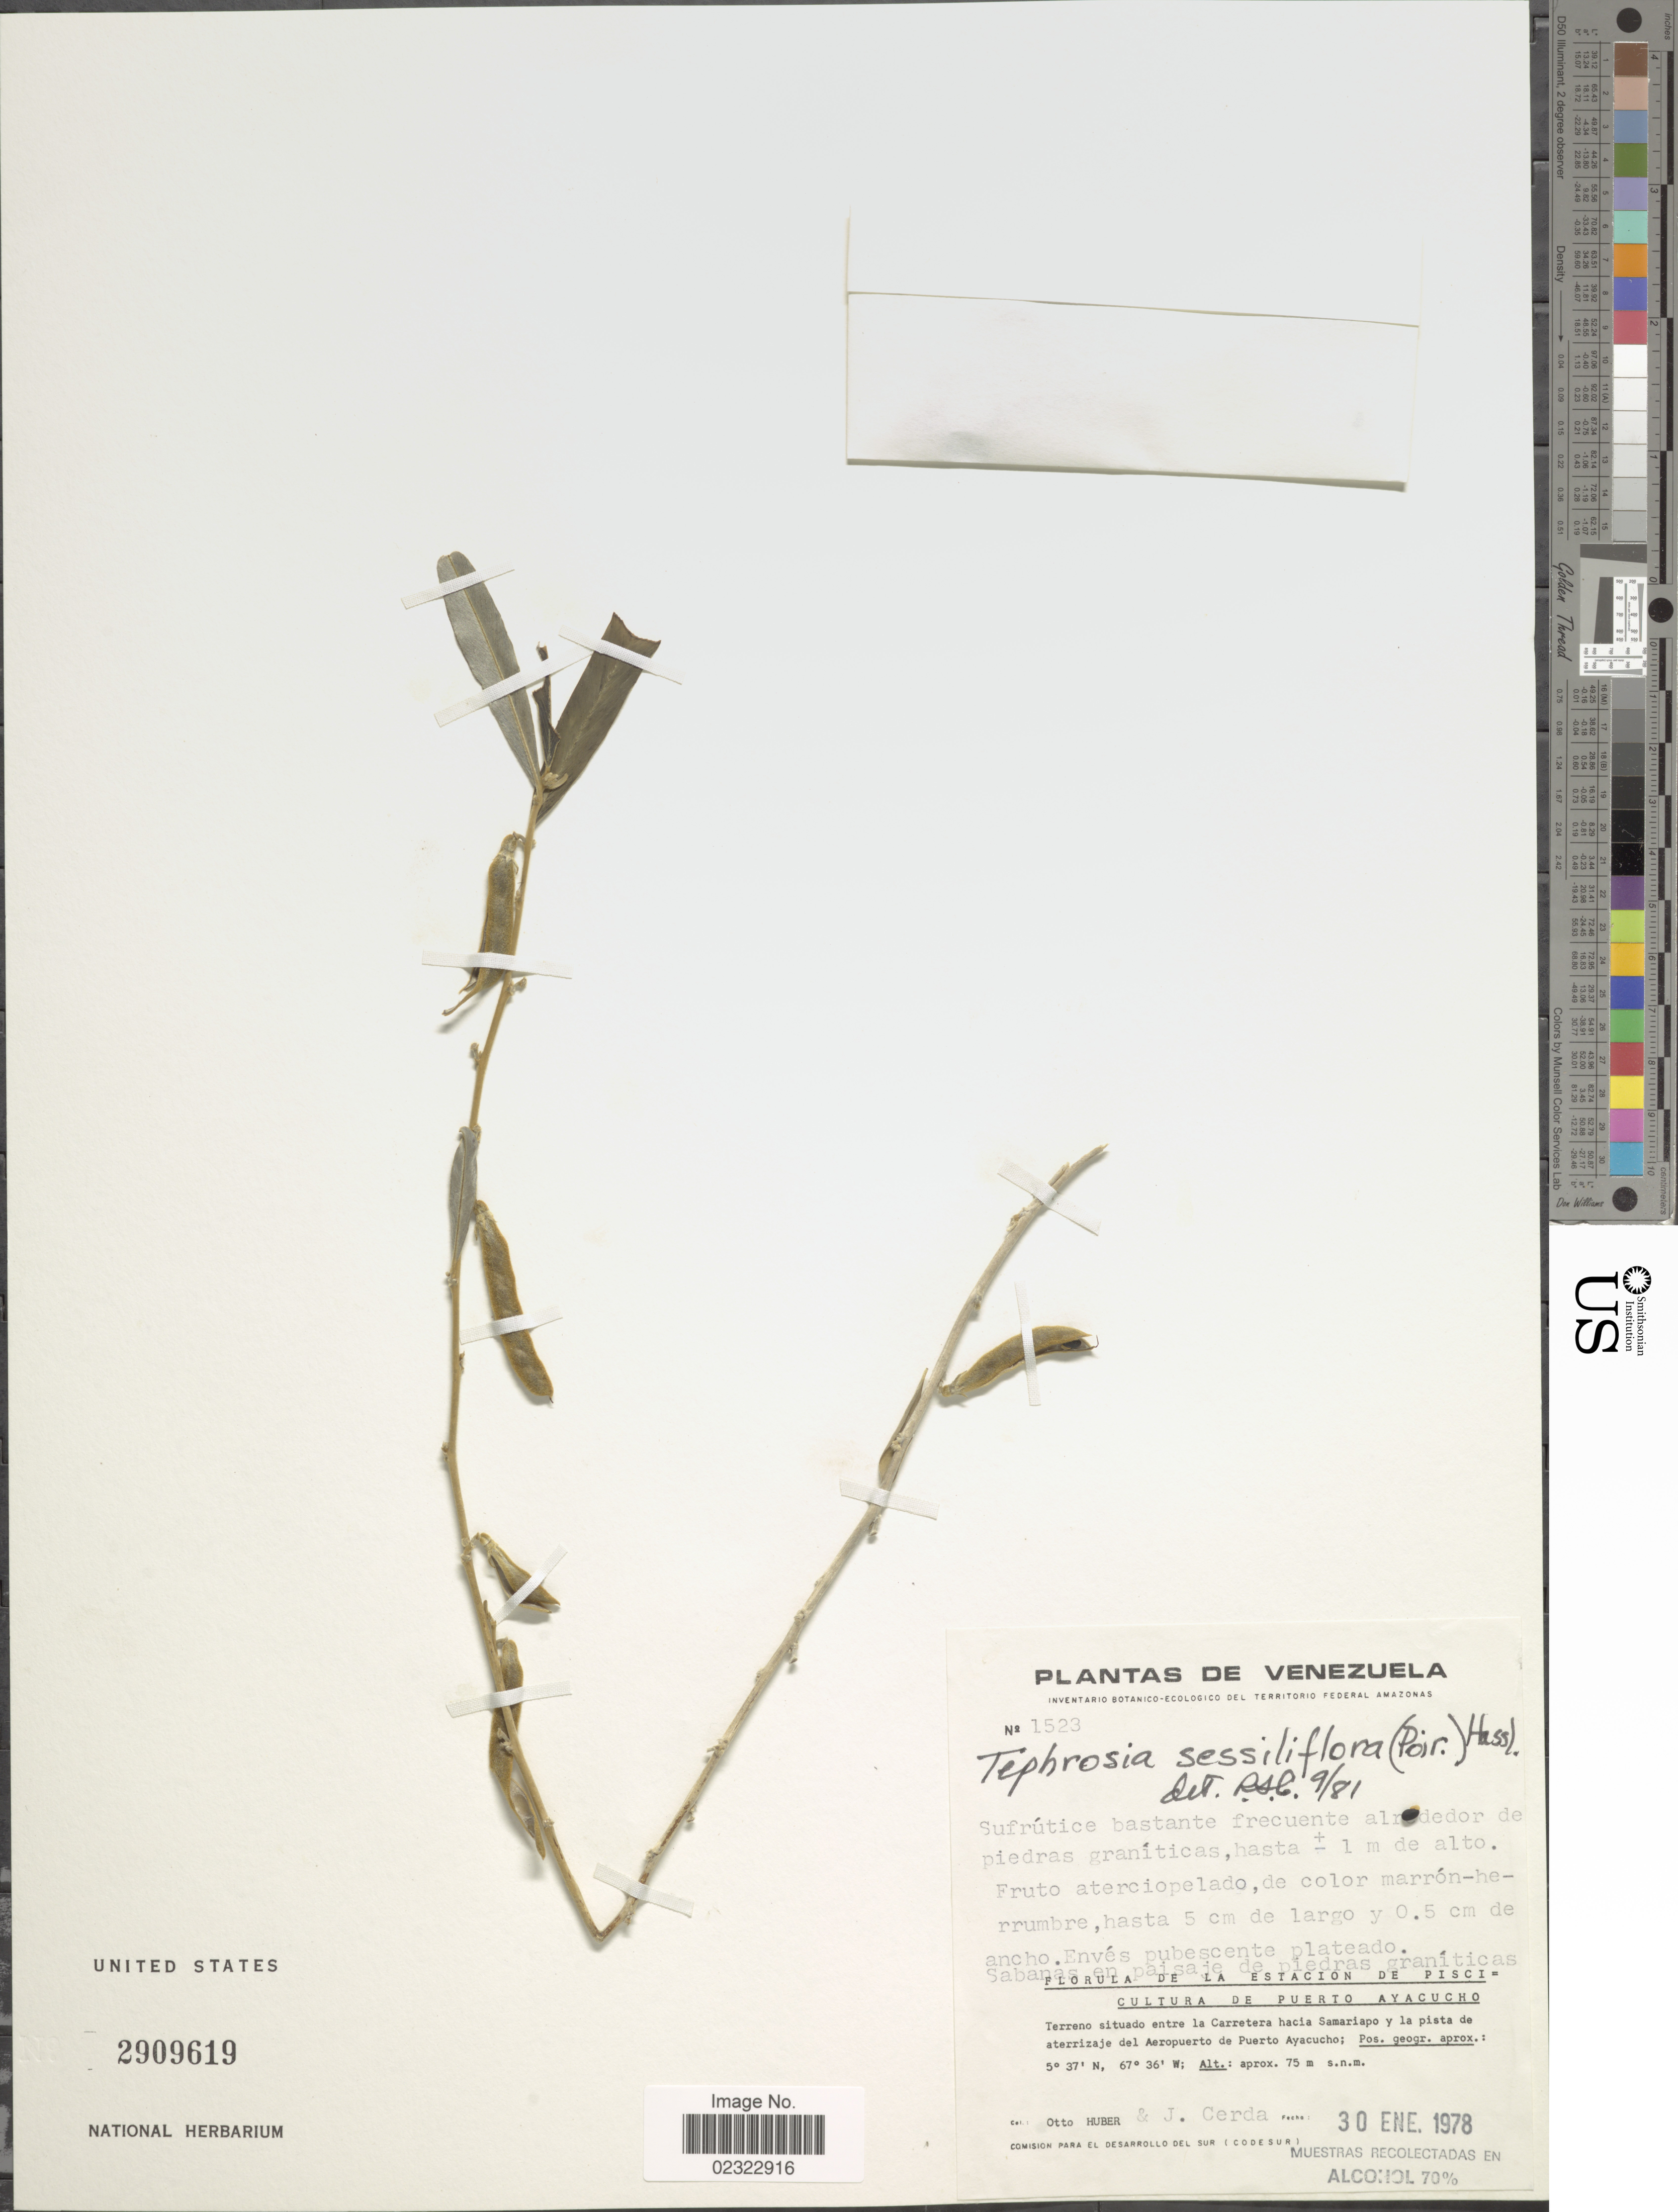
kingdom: Plantae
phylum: Tracheophyta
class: Magnoliopsida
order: Fabales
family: Fabaceae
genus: Tephrosia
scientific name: Tephrosia sessiliflora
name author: (Poir.) Hassl.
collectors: O. Huber & J. Cerda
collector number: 1523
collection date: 1978-01-30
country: Venezuela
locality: Terreno situado entre la Carretera hacia Samarriapo y la pista de aterrizaje del Aeropuerto de Puerto Ayacucho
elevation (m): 75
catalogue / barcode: US 2909619